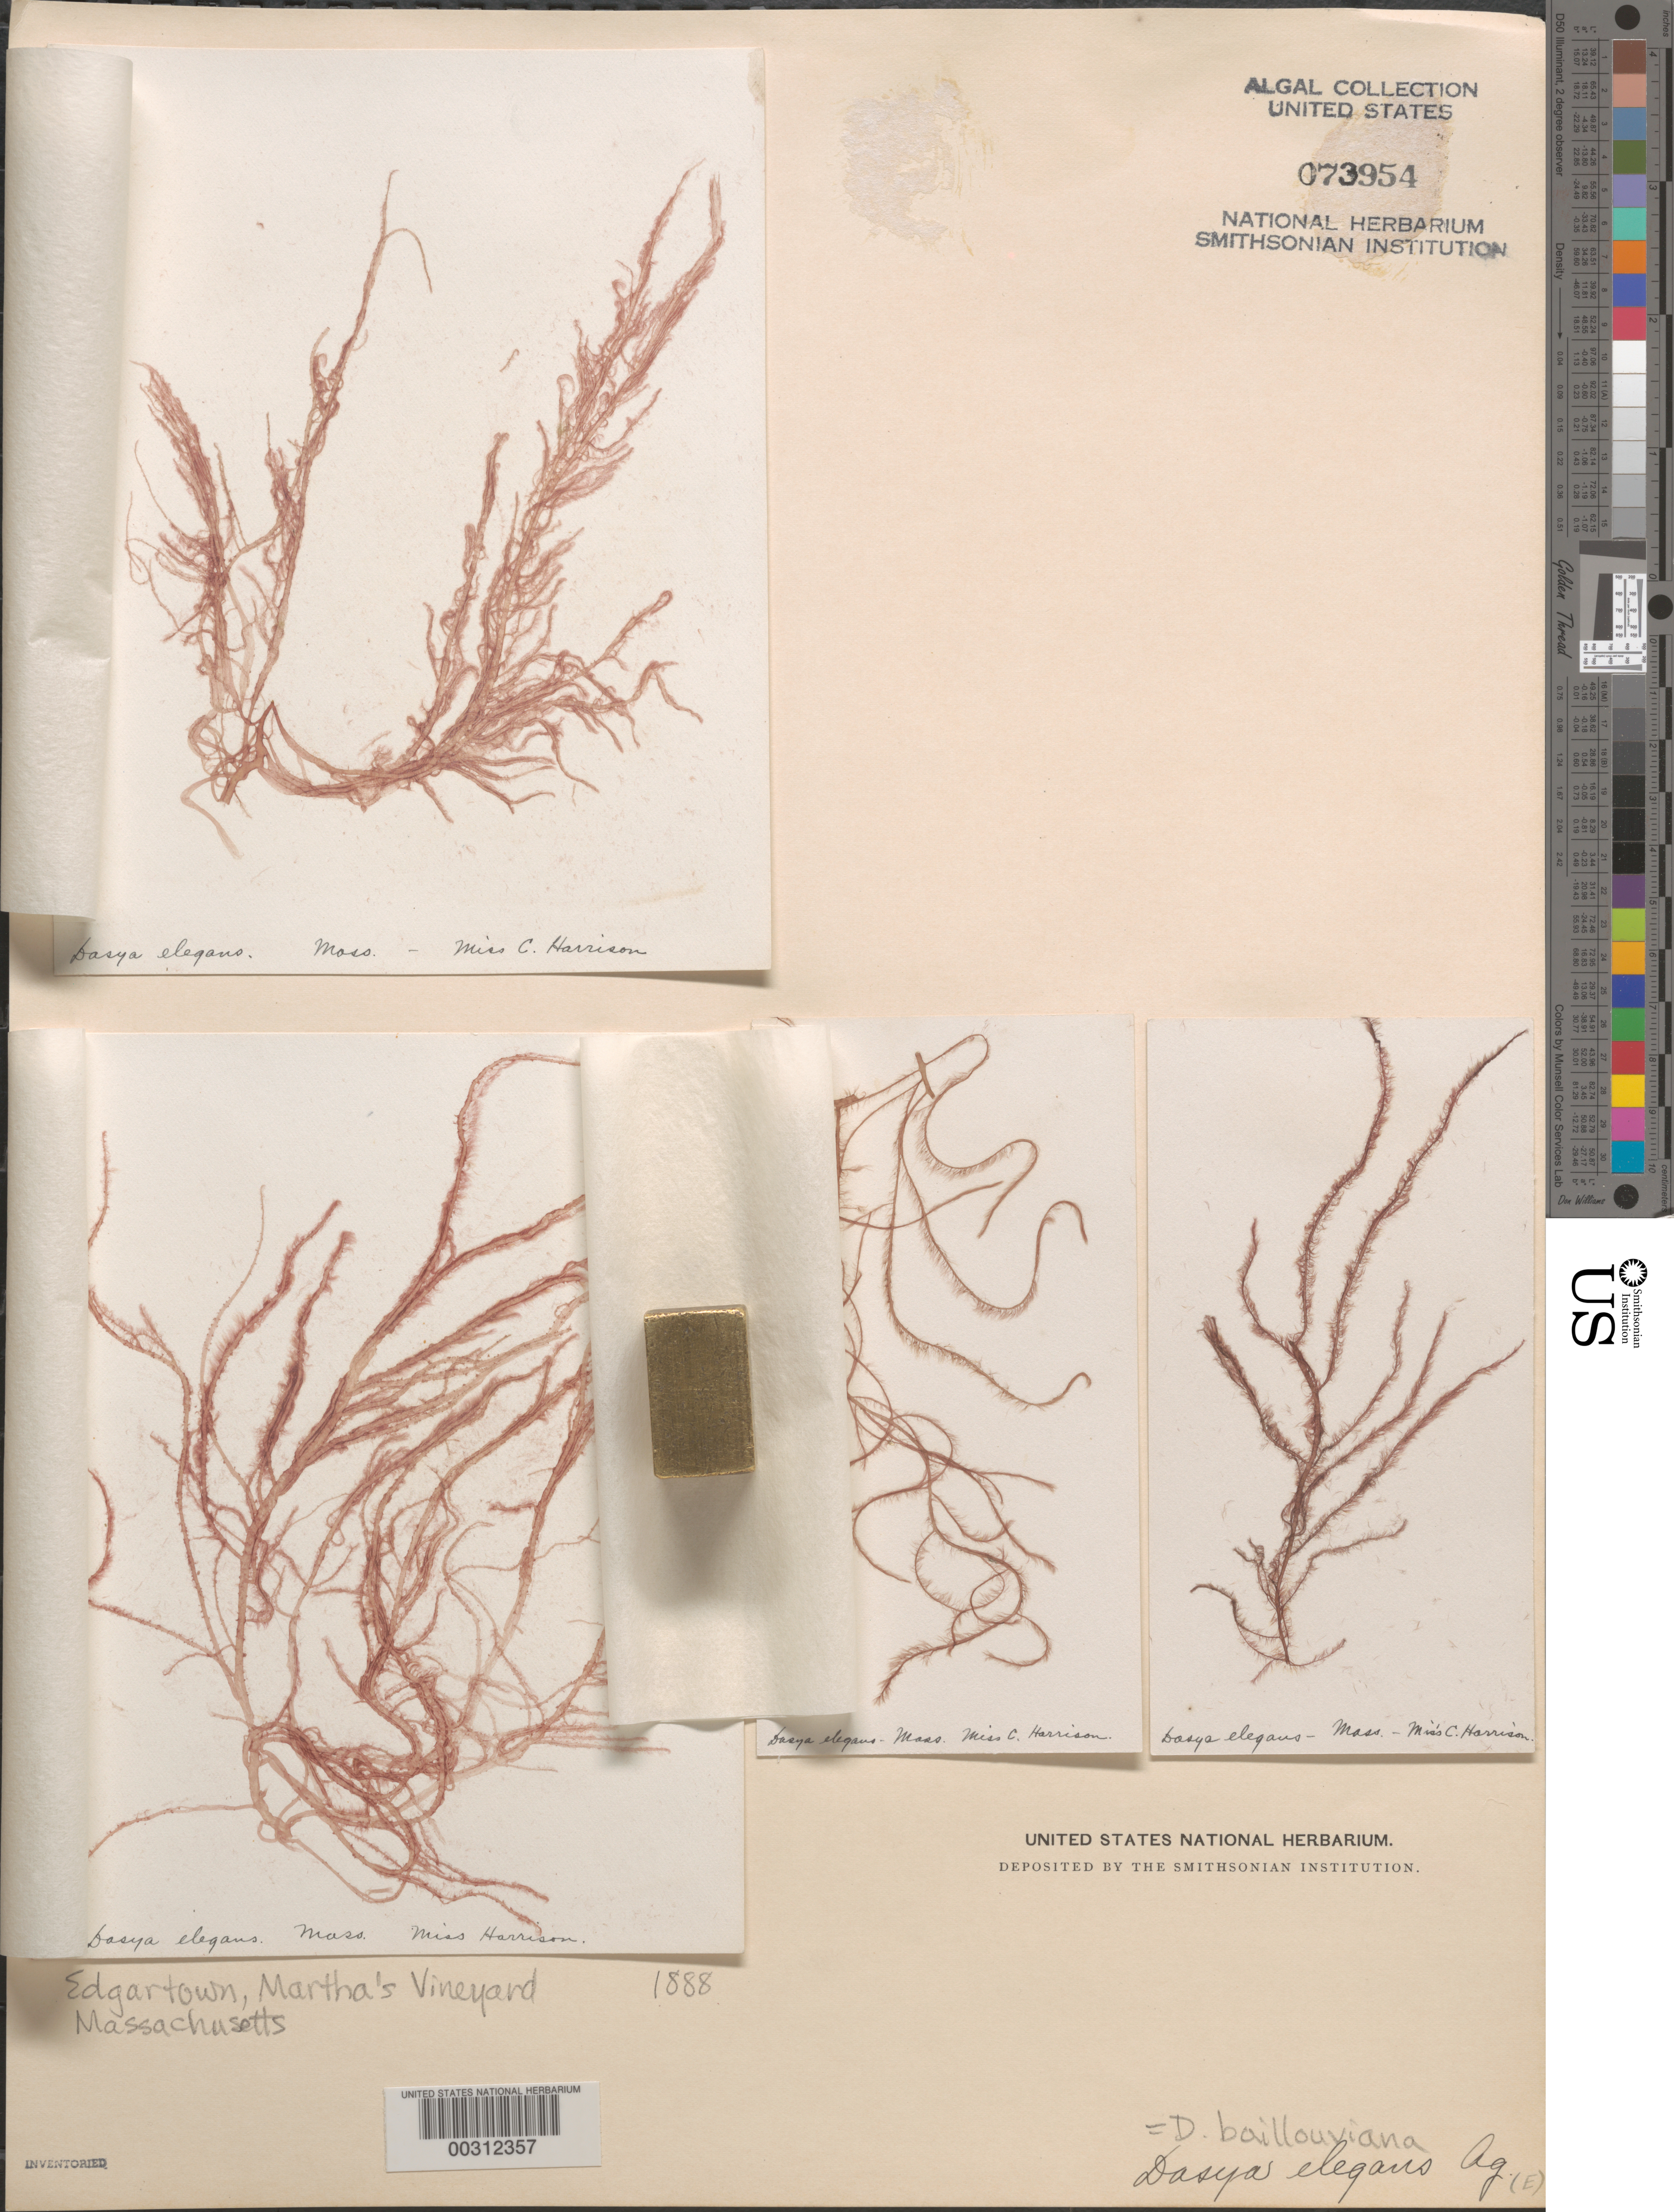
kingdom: Plantae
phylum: Rhodophyta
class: Florideophyceae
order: Ceramiales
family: Dasyaceae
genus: Dasya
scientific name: Dasya pedicellata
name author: (C. Agardh) C. Agardh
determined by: Algae name updating Project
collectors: C. Harrison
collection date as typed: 1888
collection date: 1888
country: United States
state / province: Massachusetts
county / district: Dukes County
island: Martha's Vineyard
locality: Edgartown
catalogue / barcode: US 73954